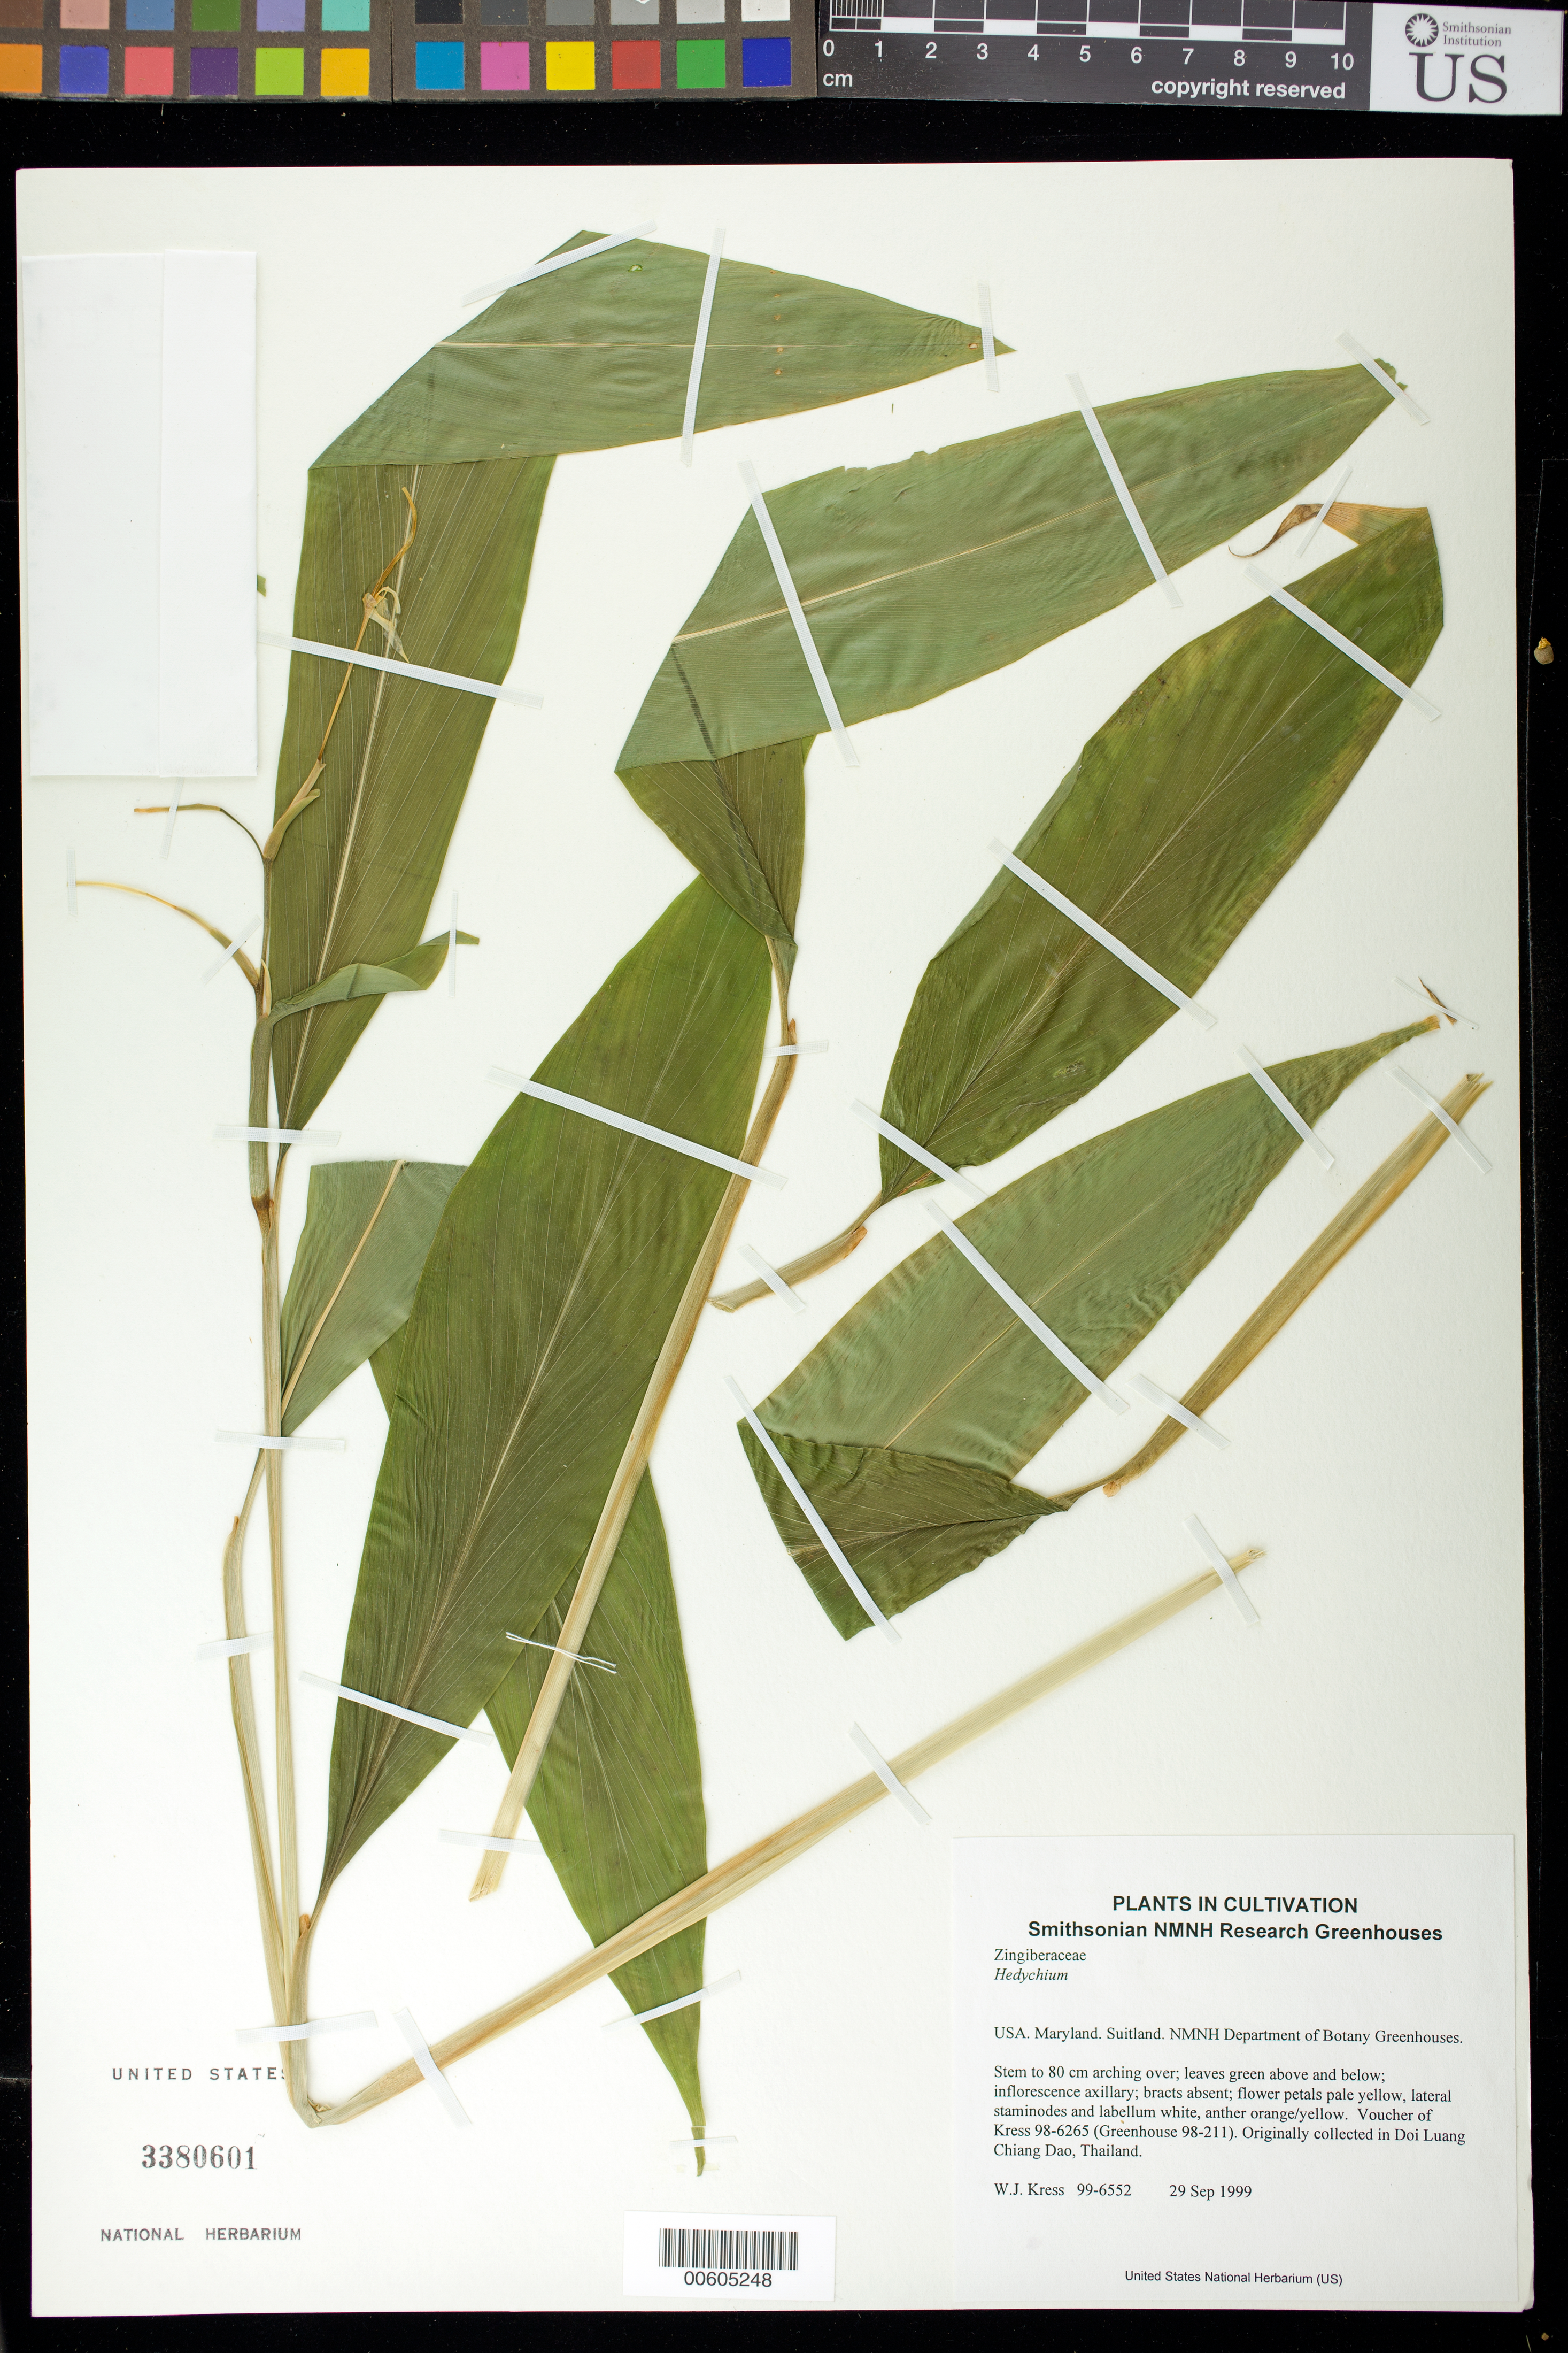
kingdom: Plantae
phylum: Tracheophyta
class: Liliopsida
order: Zingiberales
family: Zingiberaceae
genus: Hedychium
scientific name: Hedychium sp.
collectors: W. J. Kress & M. Bordelon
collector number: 99-6552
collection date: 1999-09-29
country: United States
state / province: Maryland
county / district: Prince George's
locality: NMNH Botany Research Greenhouses. Suitland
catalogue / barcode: US 3380601